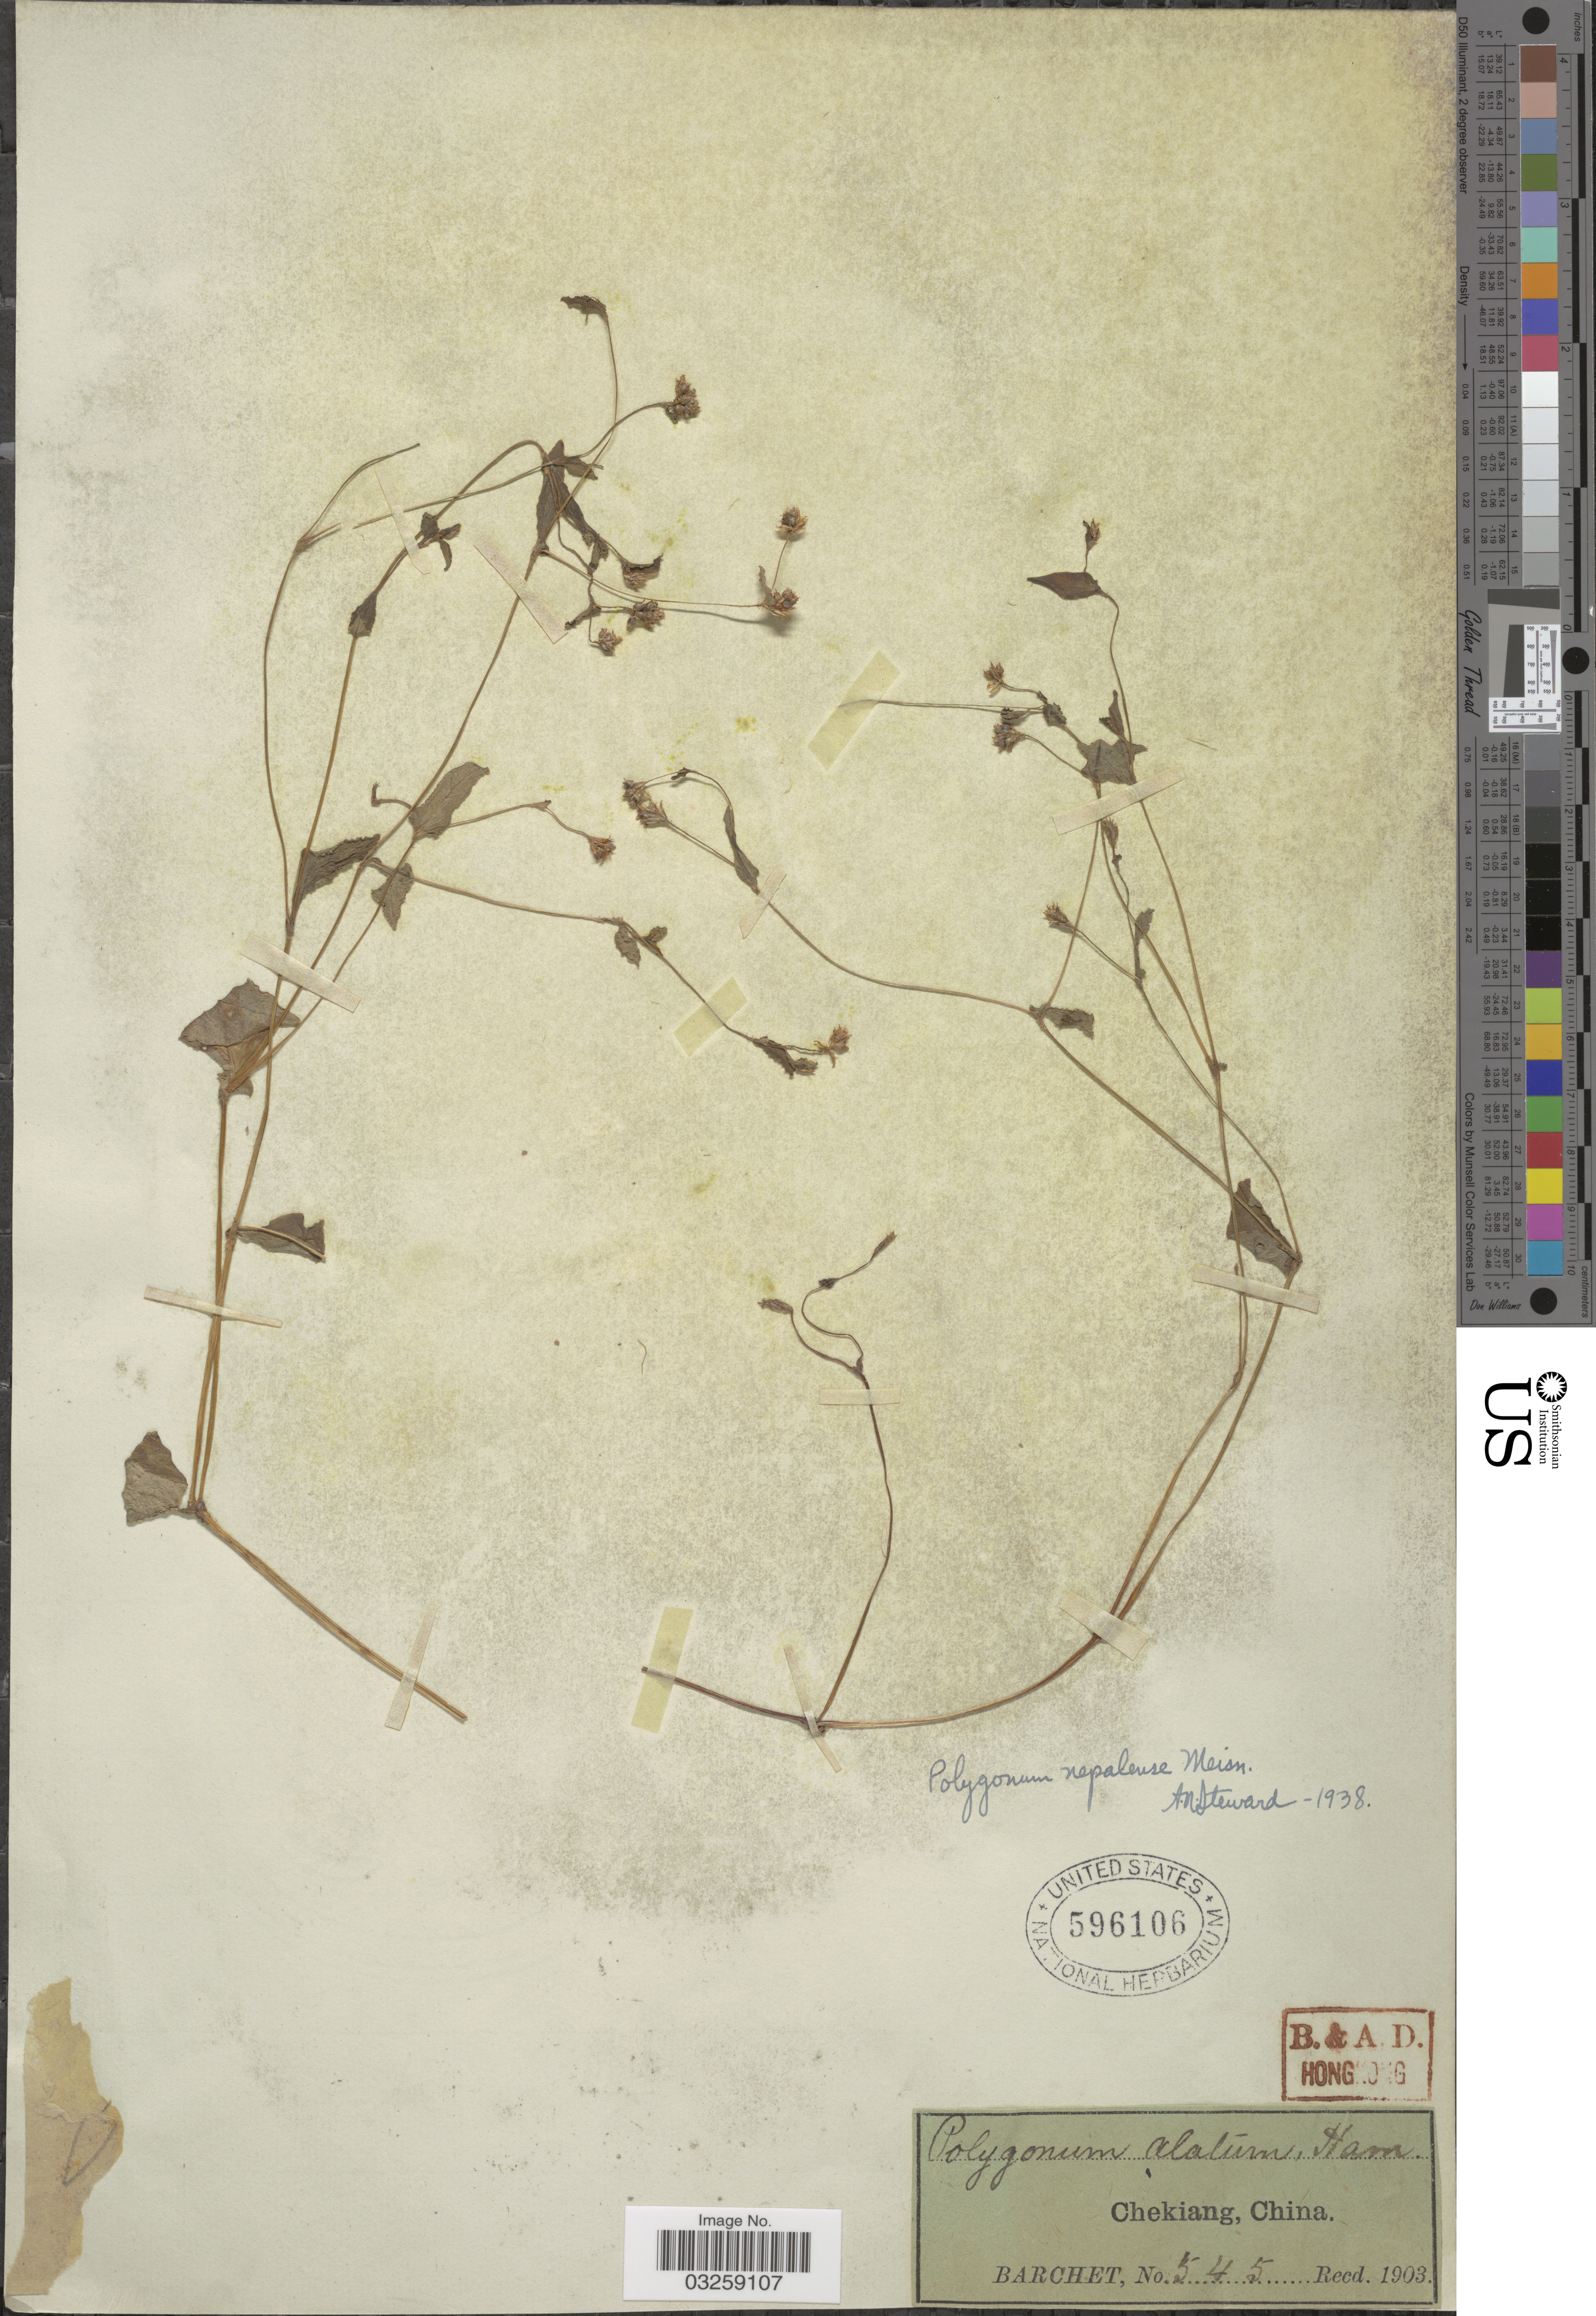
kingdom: Plantae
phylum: Tracheophyta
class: Magnoliopsida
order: Caryophyllales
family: Polygonaceae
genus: Polygonum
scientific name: Polygonum nepalense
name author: Meisn.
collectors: Barchet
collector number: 545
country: China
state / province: Zhejiang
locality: Chekiang.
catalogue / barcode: US 596106